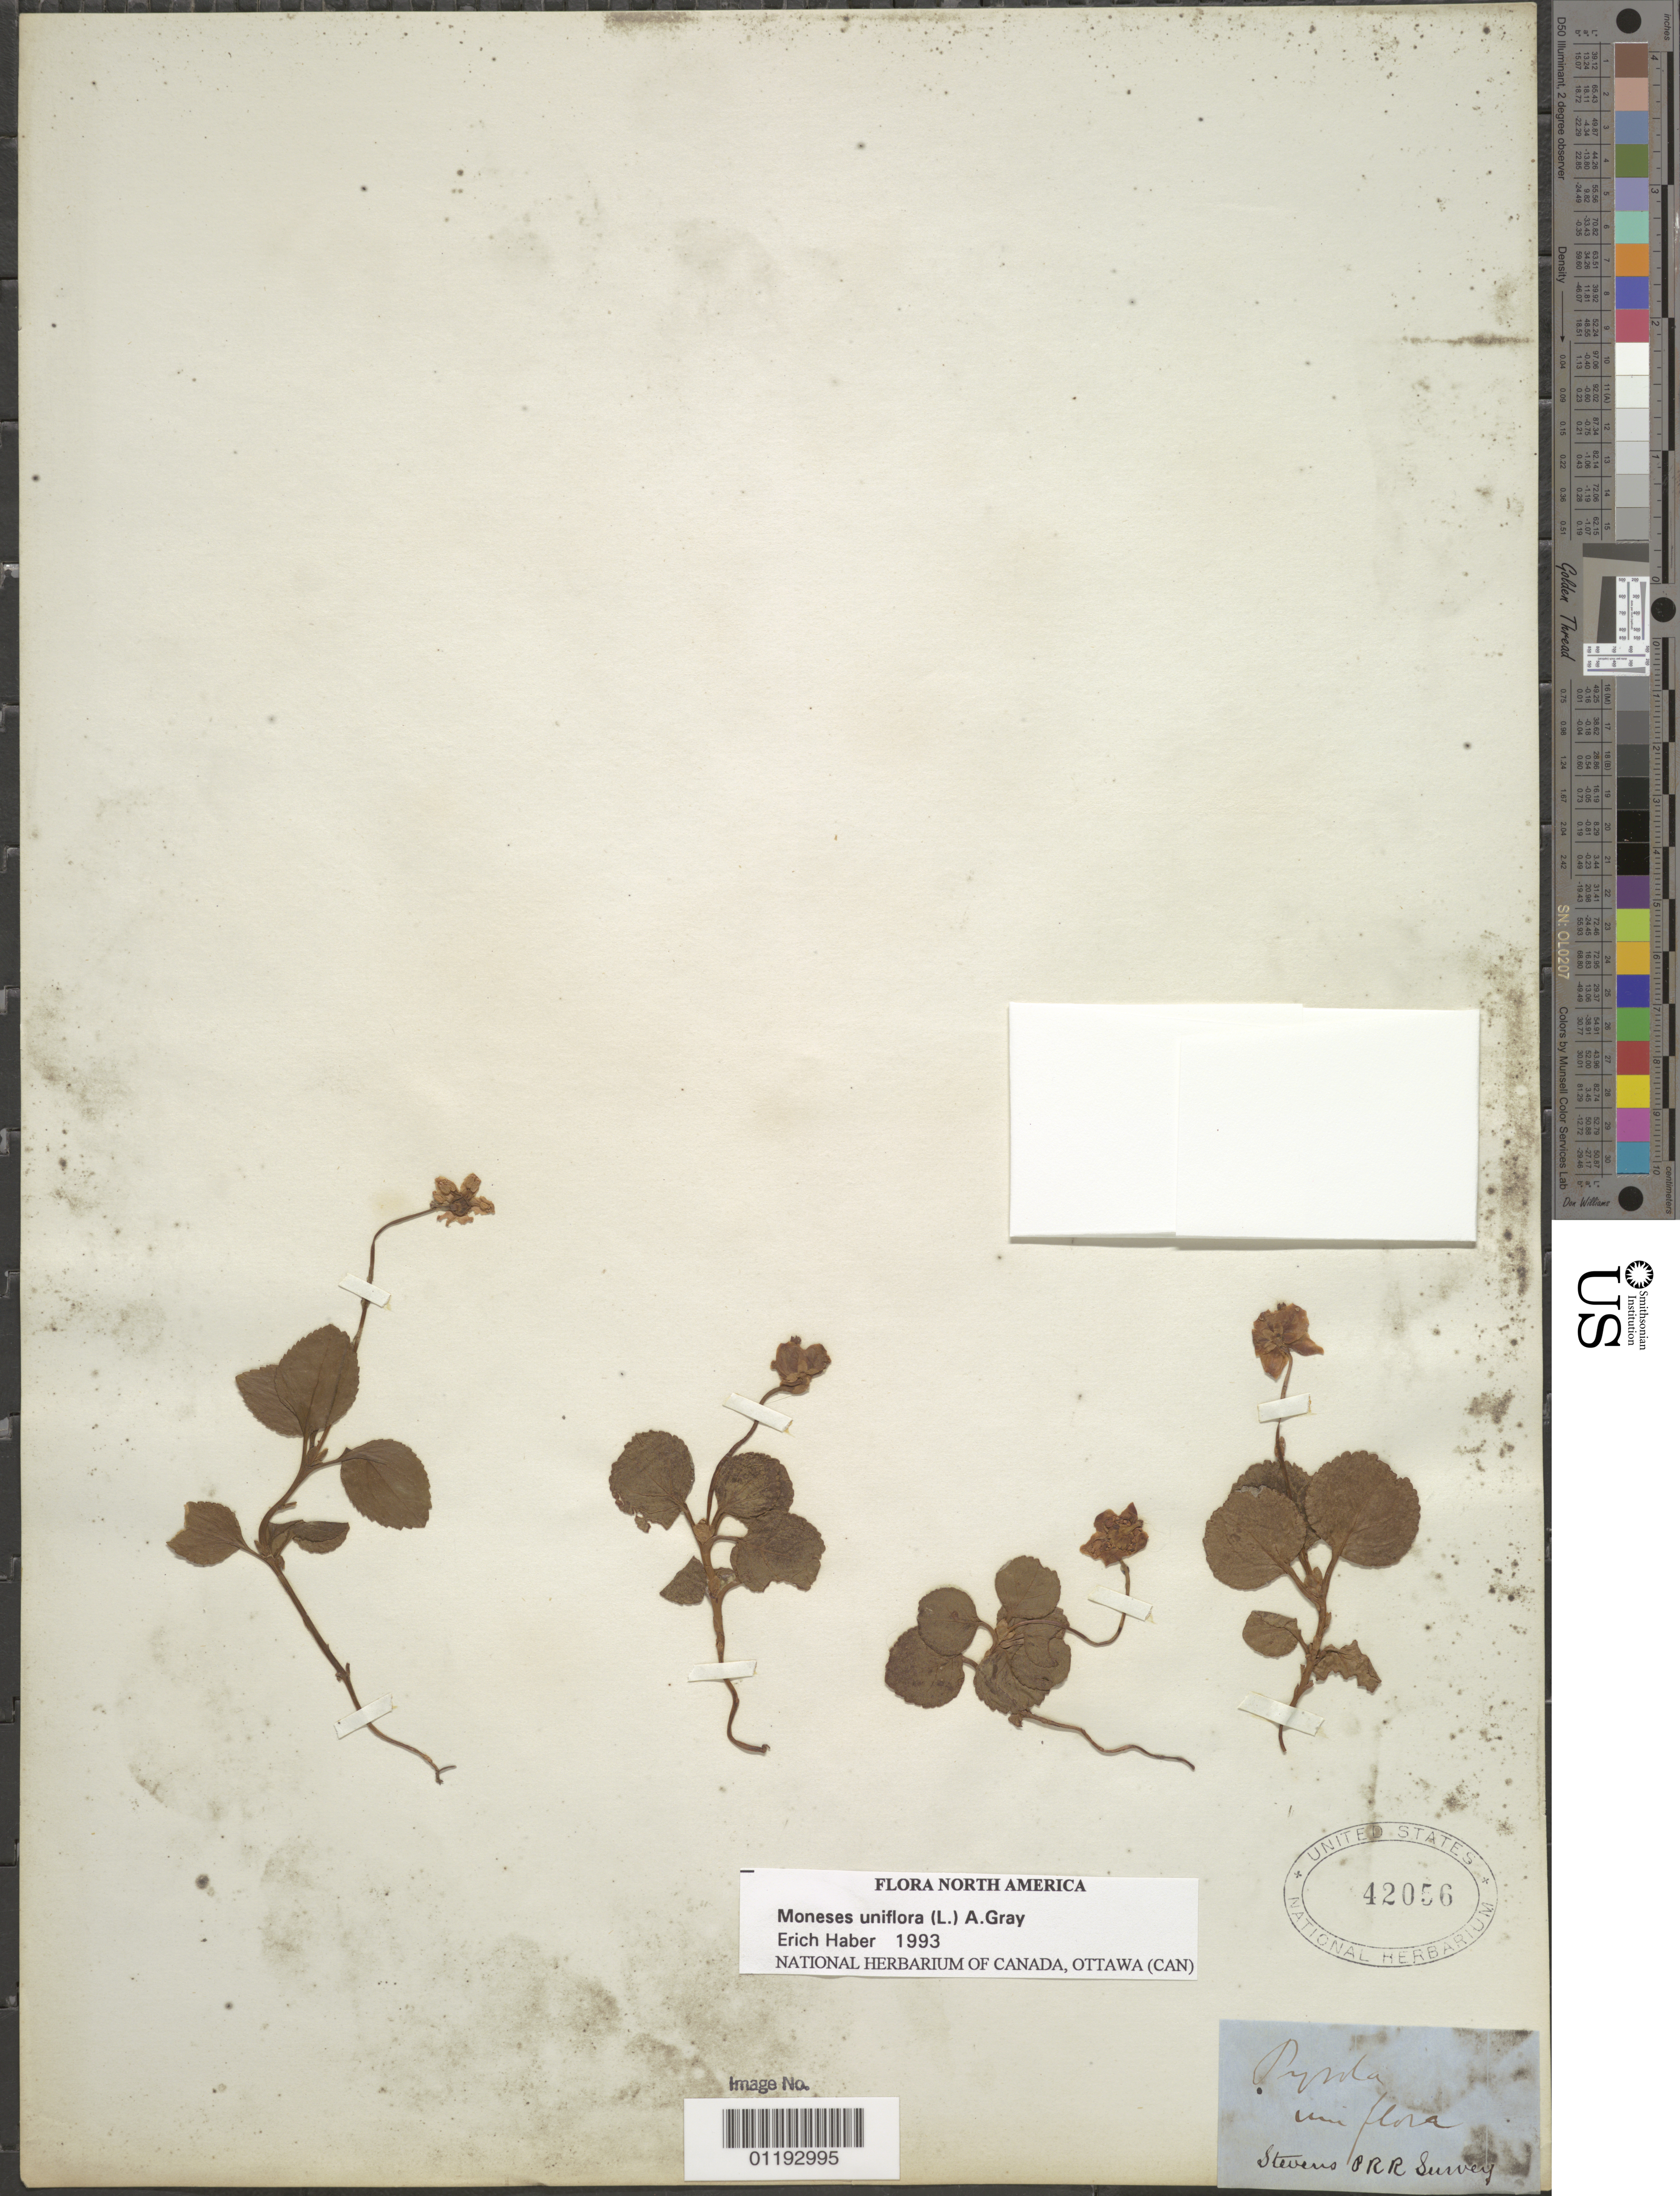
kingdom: Plantae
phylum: Tracheophyta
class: Magnoliopsida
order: Ericales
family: Ericaceae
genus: Moneses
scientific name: Moneses uniflora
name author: (L.) A. Gray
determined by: Haber, E.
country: United States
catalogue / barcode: US 42056